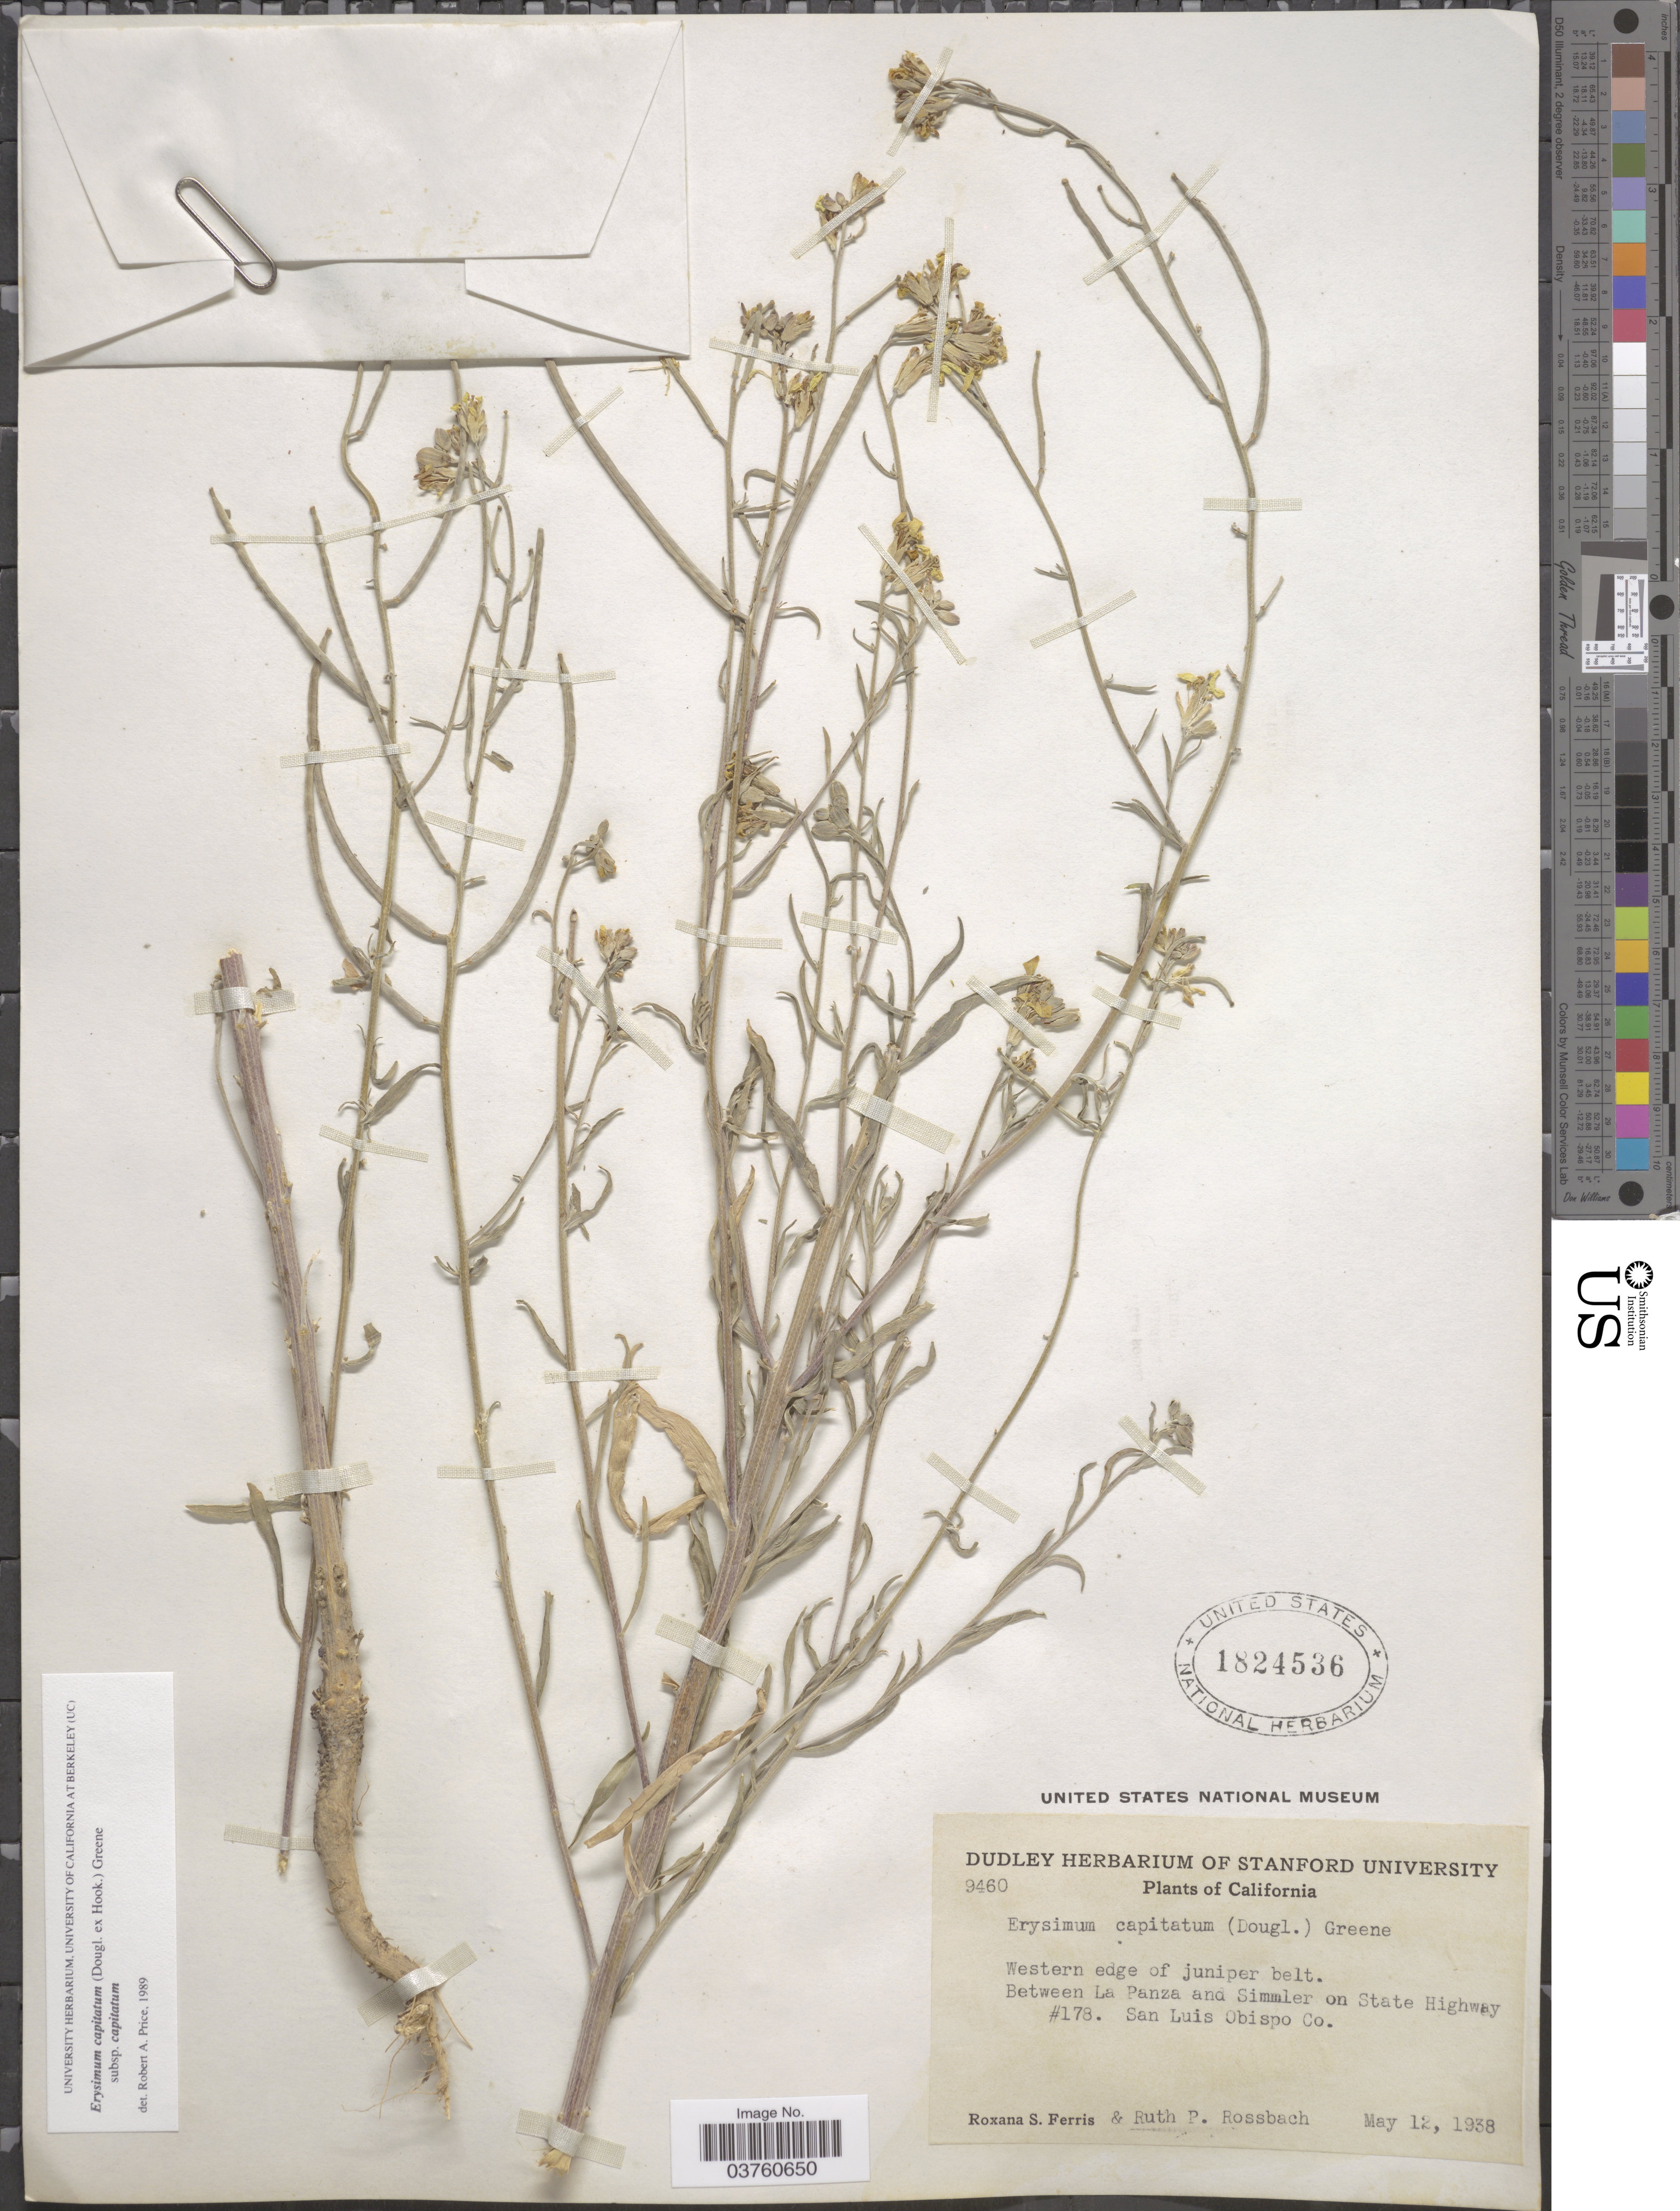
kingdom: Plantae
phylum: Tracheophyta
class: Magnoliopsida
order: Brassicales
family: Brassicaceae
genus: Erysimum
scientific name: Erysimum capitatum subsp. capitatum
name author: (Douglas ex Hook.) Greene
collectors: R. S. Ferris & R. P. Rossbach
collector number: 9460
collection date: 1938-05-12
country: United States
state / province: California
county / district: San Luis Obispo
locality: Western edge of juniper belt. Between La Panza and Simmler on State Highway #178. San Luis Obispo Co.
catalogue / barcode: US 1824536